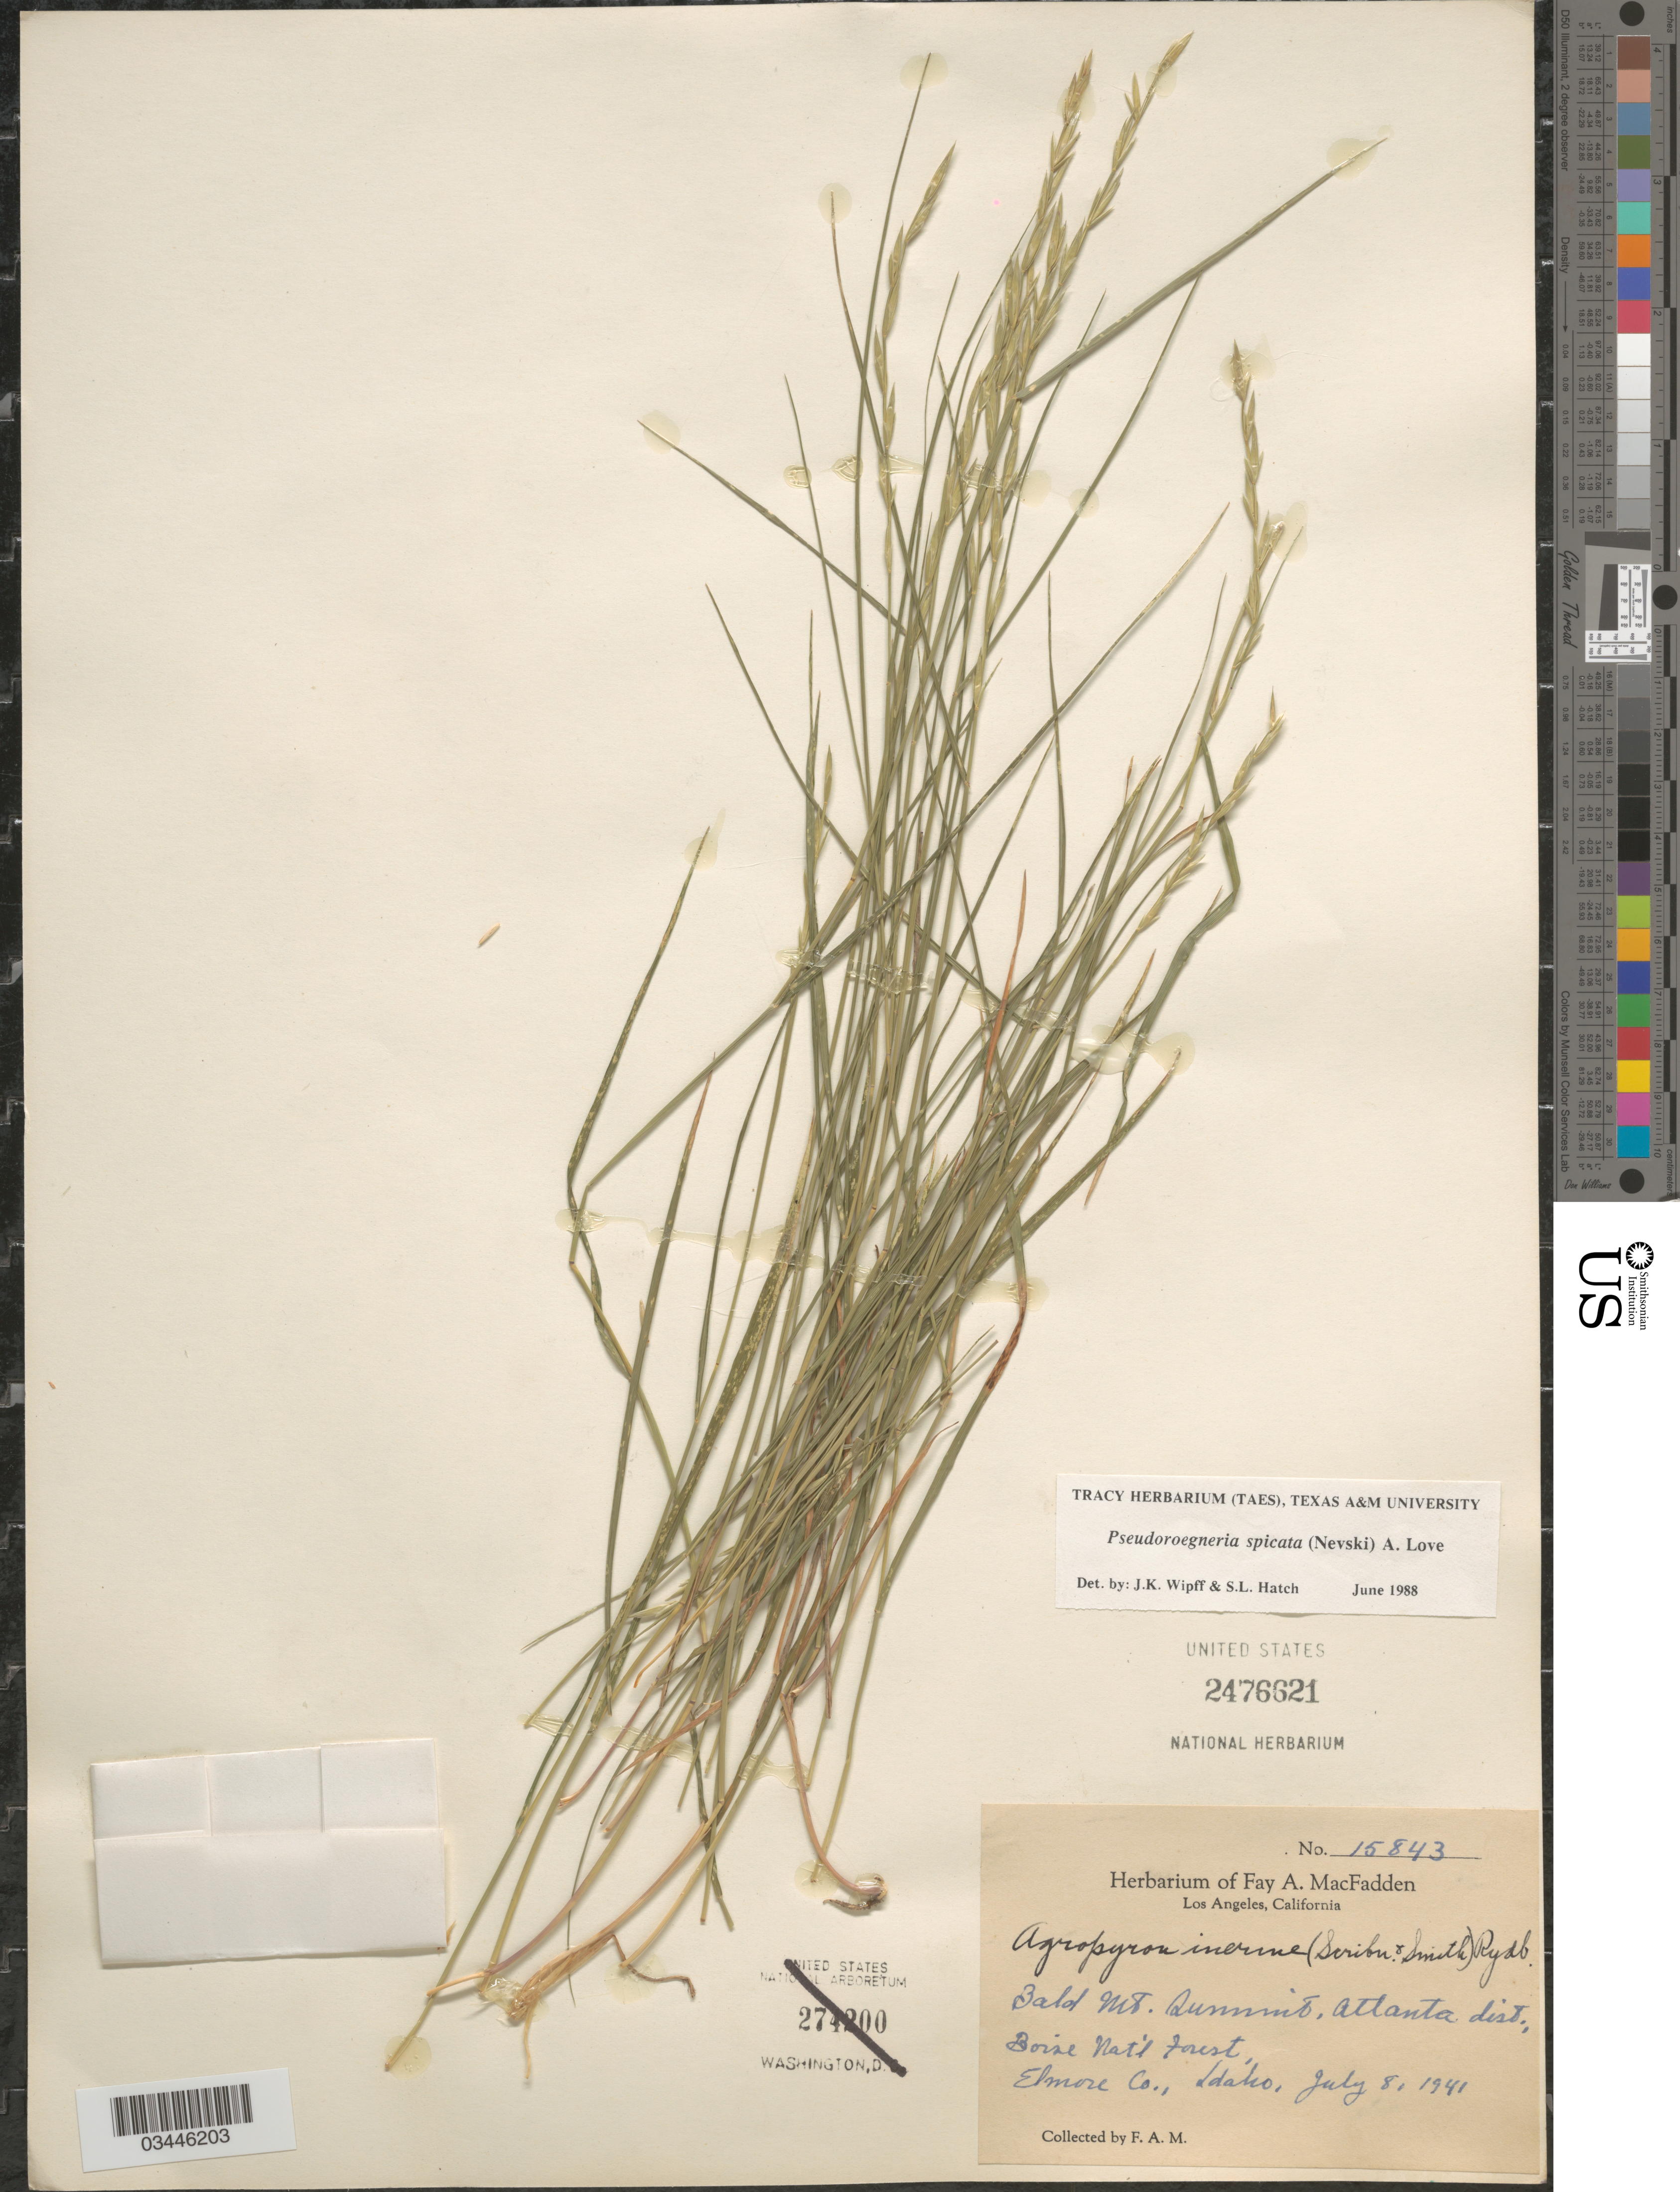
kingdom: Plantae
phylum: Tracheophyta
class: Liliopsida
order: Poales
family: Poaceae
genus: Pseudoroegneria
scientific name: Pseudoroegneria spicata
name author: (Pursh) Á. Löve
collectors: F. MacFadden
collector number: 15843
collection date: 1941-07-08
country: United States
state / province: Idaho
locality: Bald Mt. Summit, Atlanta dist., Boise Nat'l Forest. Elmore Co.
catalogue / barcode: US 2476621